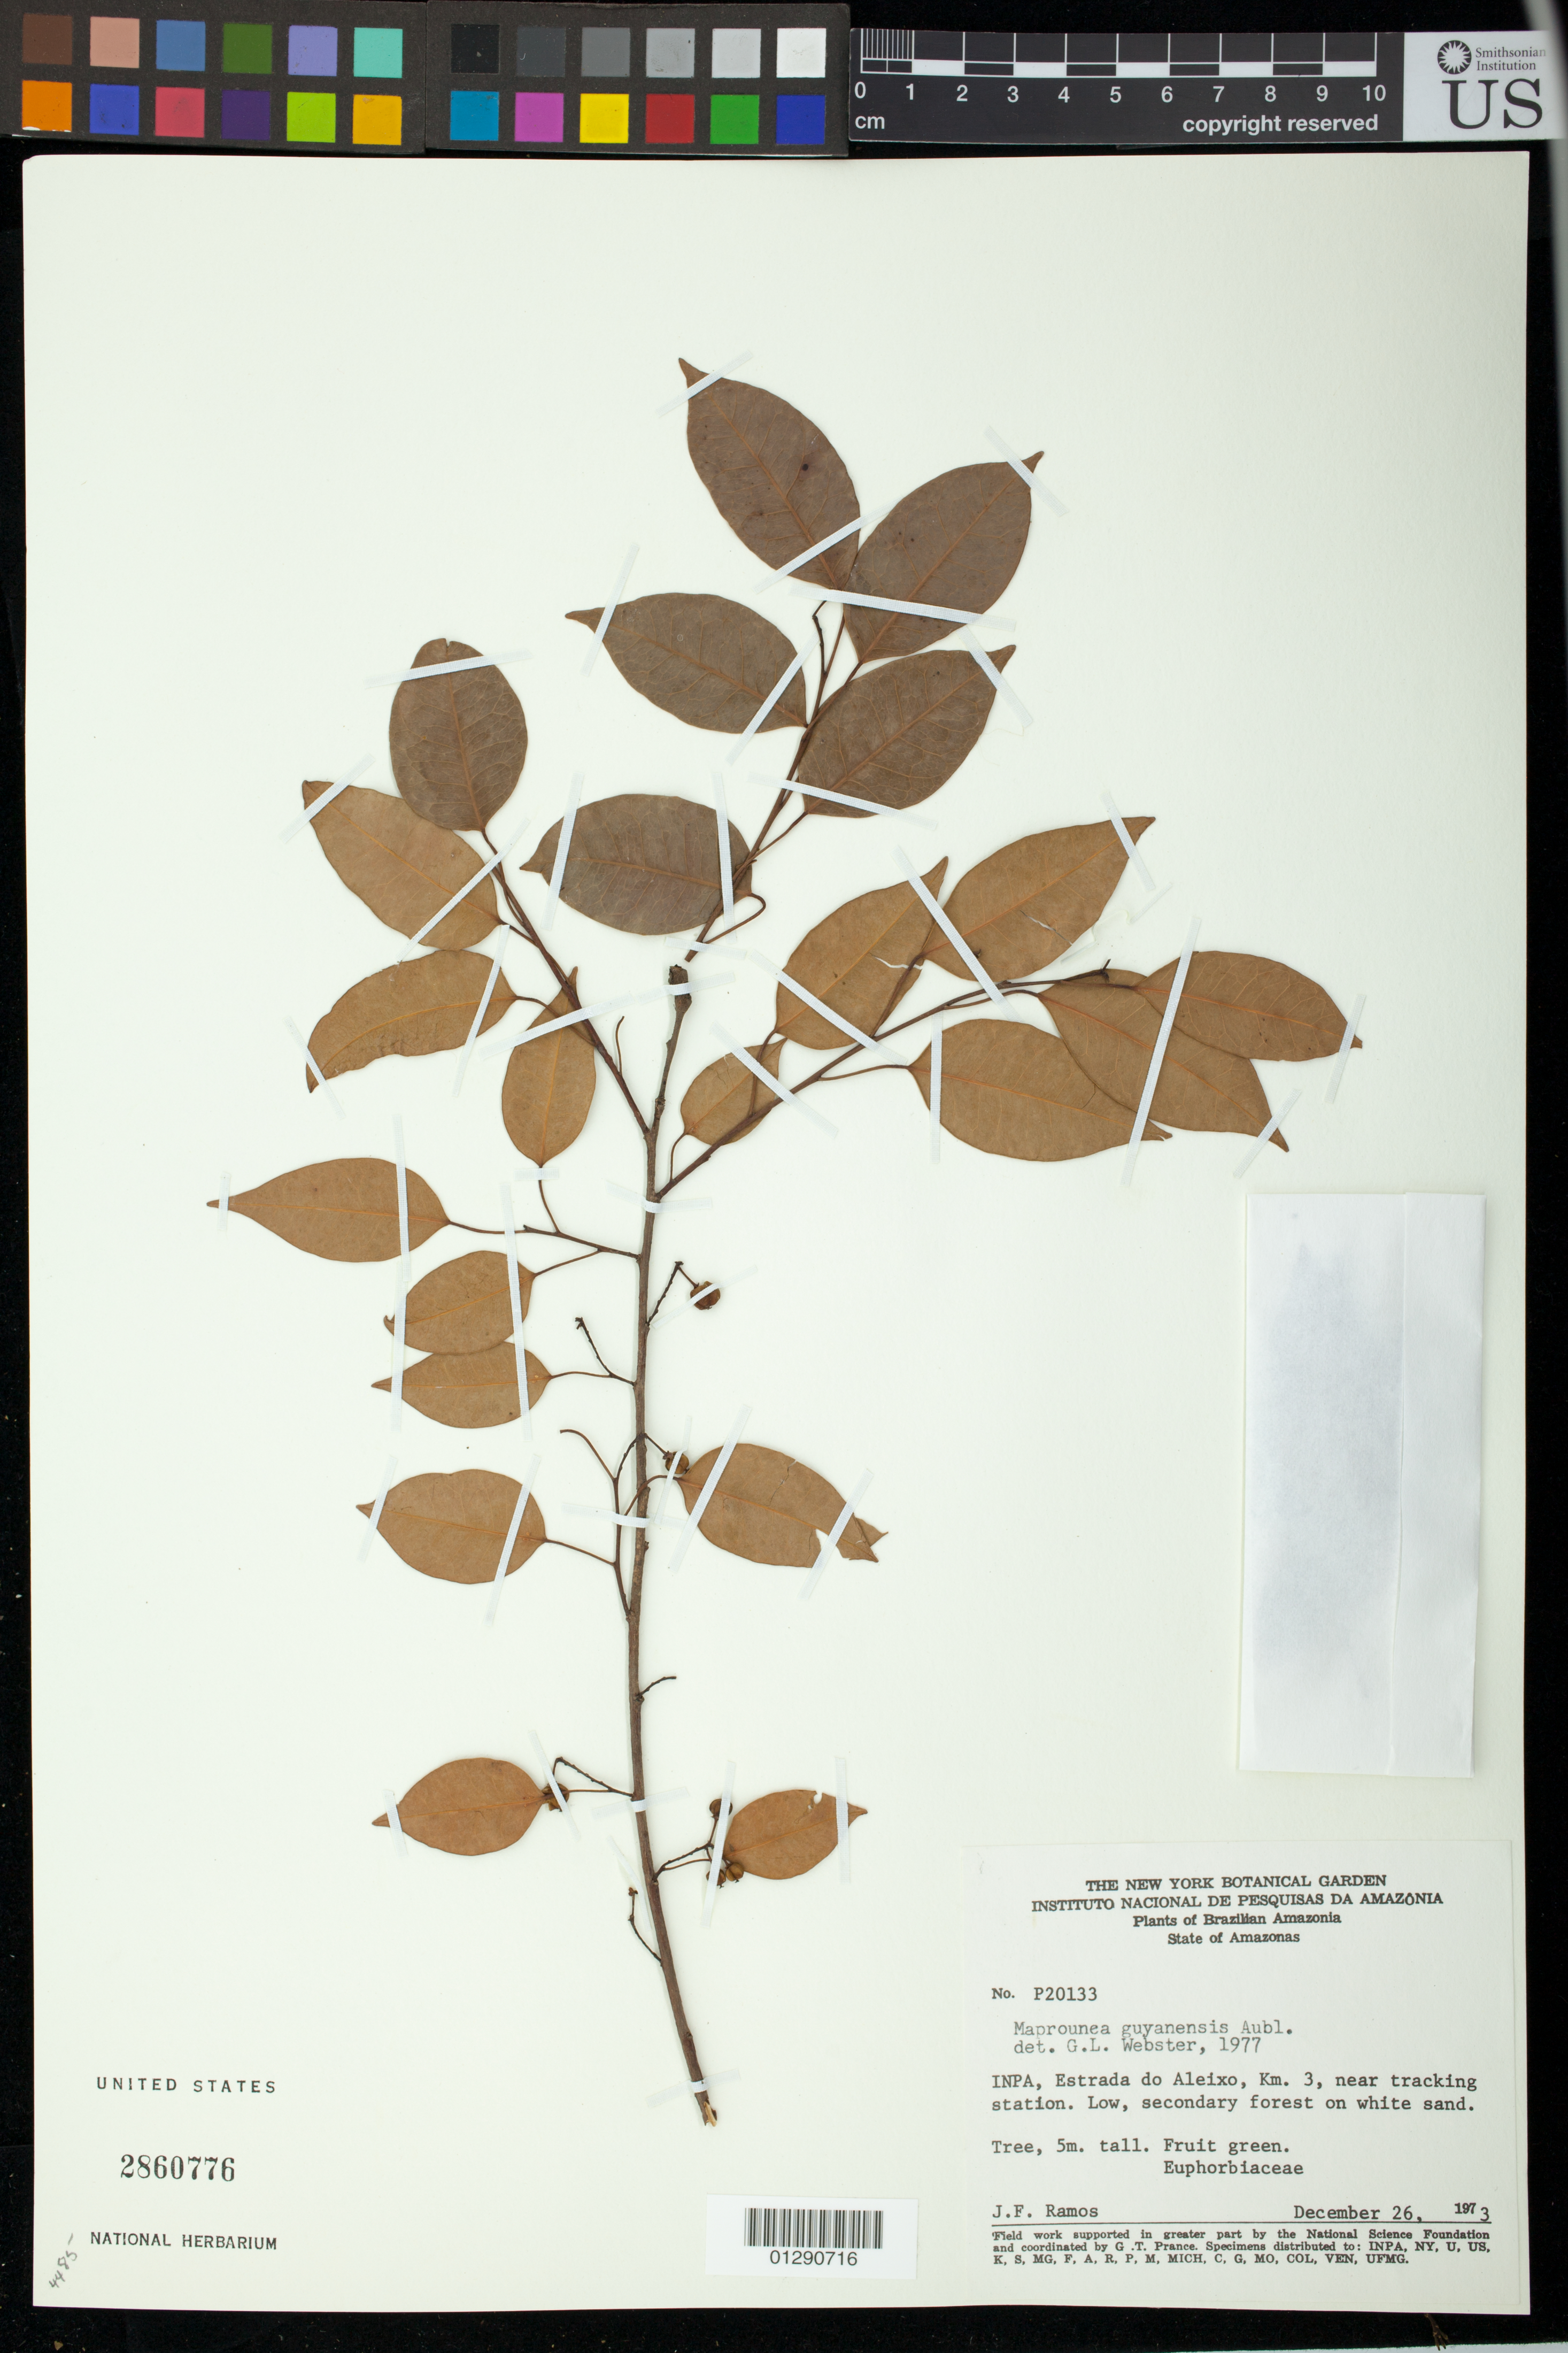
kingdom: Plantae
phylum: Tracheophyta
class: Magnoliopsida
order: Malpighiales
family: Euphorbiaceae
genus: Maprounea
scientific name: Maprounea guianensis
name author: Aubl.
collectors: J. F. Ramos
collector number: P20133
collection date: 1973-12-26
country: Brazil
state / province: Amazonas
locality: Estrada do Aleixo, Km. 3, near tracking station.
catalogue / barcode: US 2860776